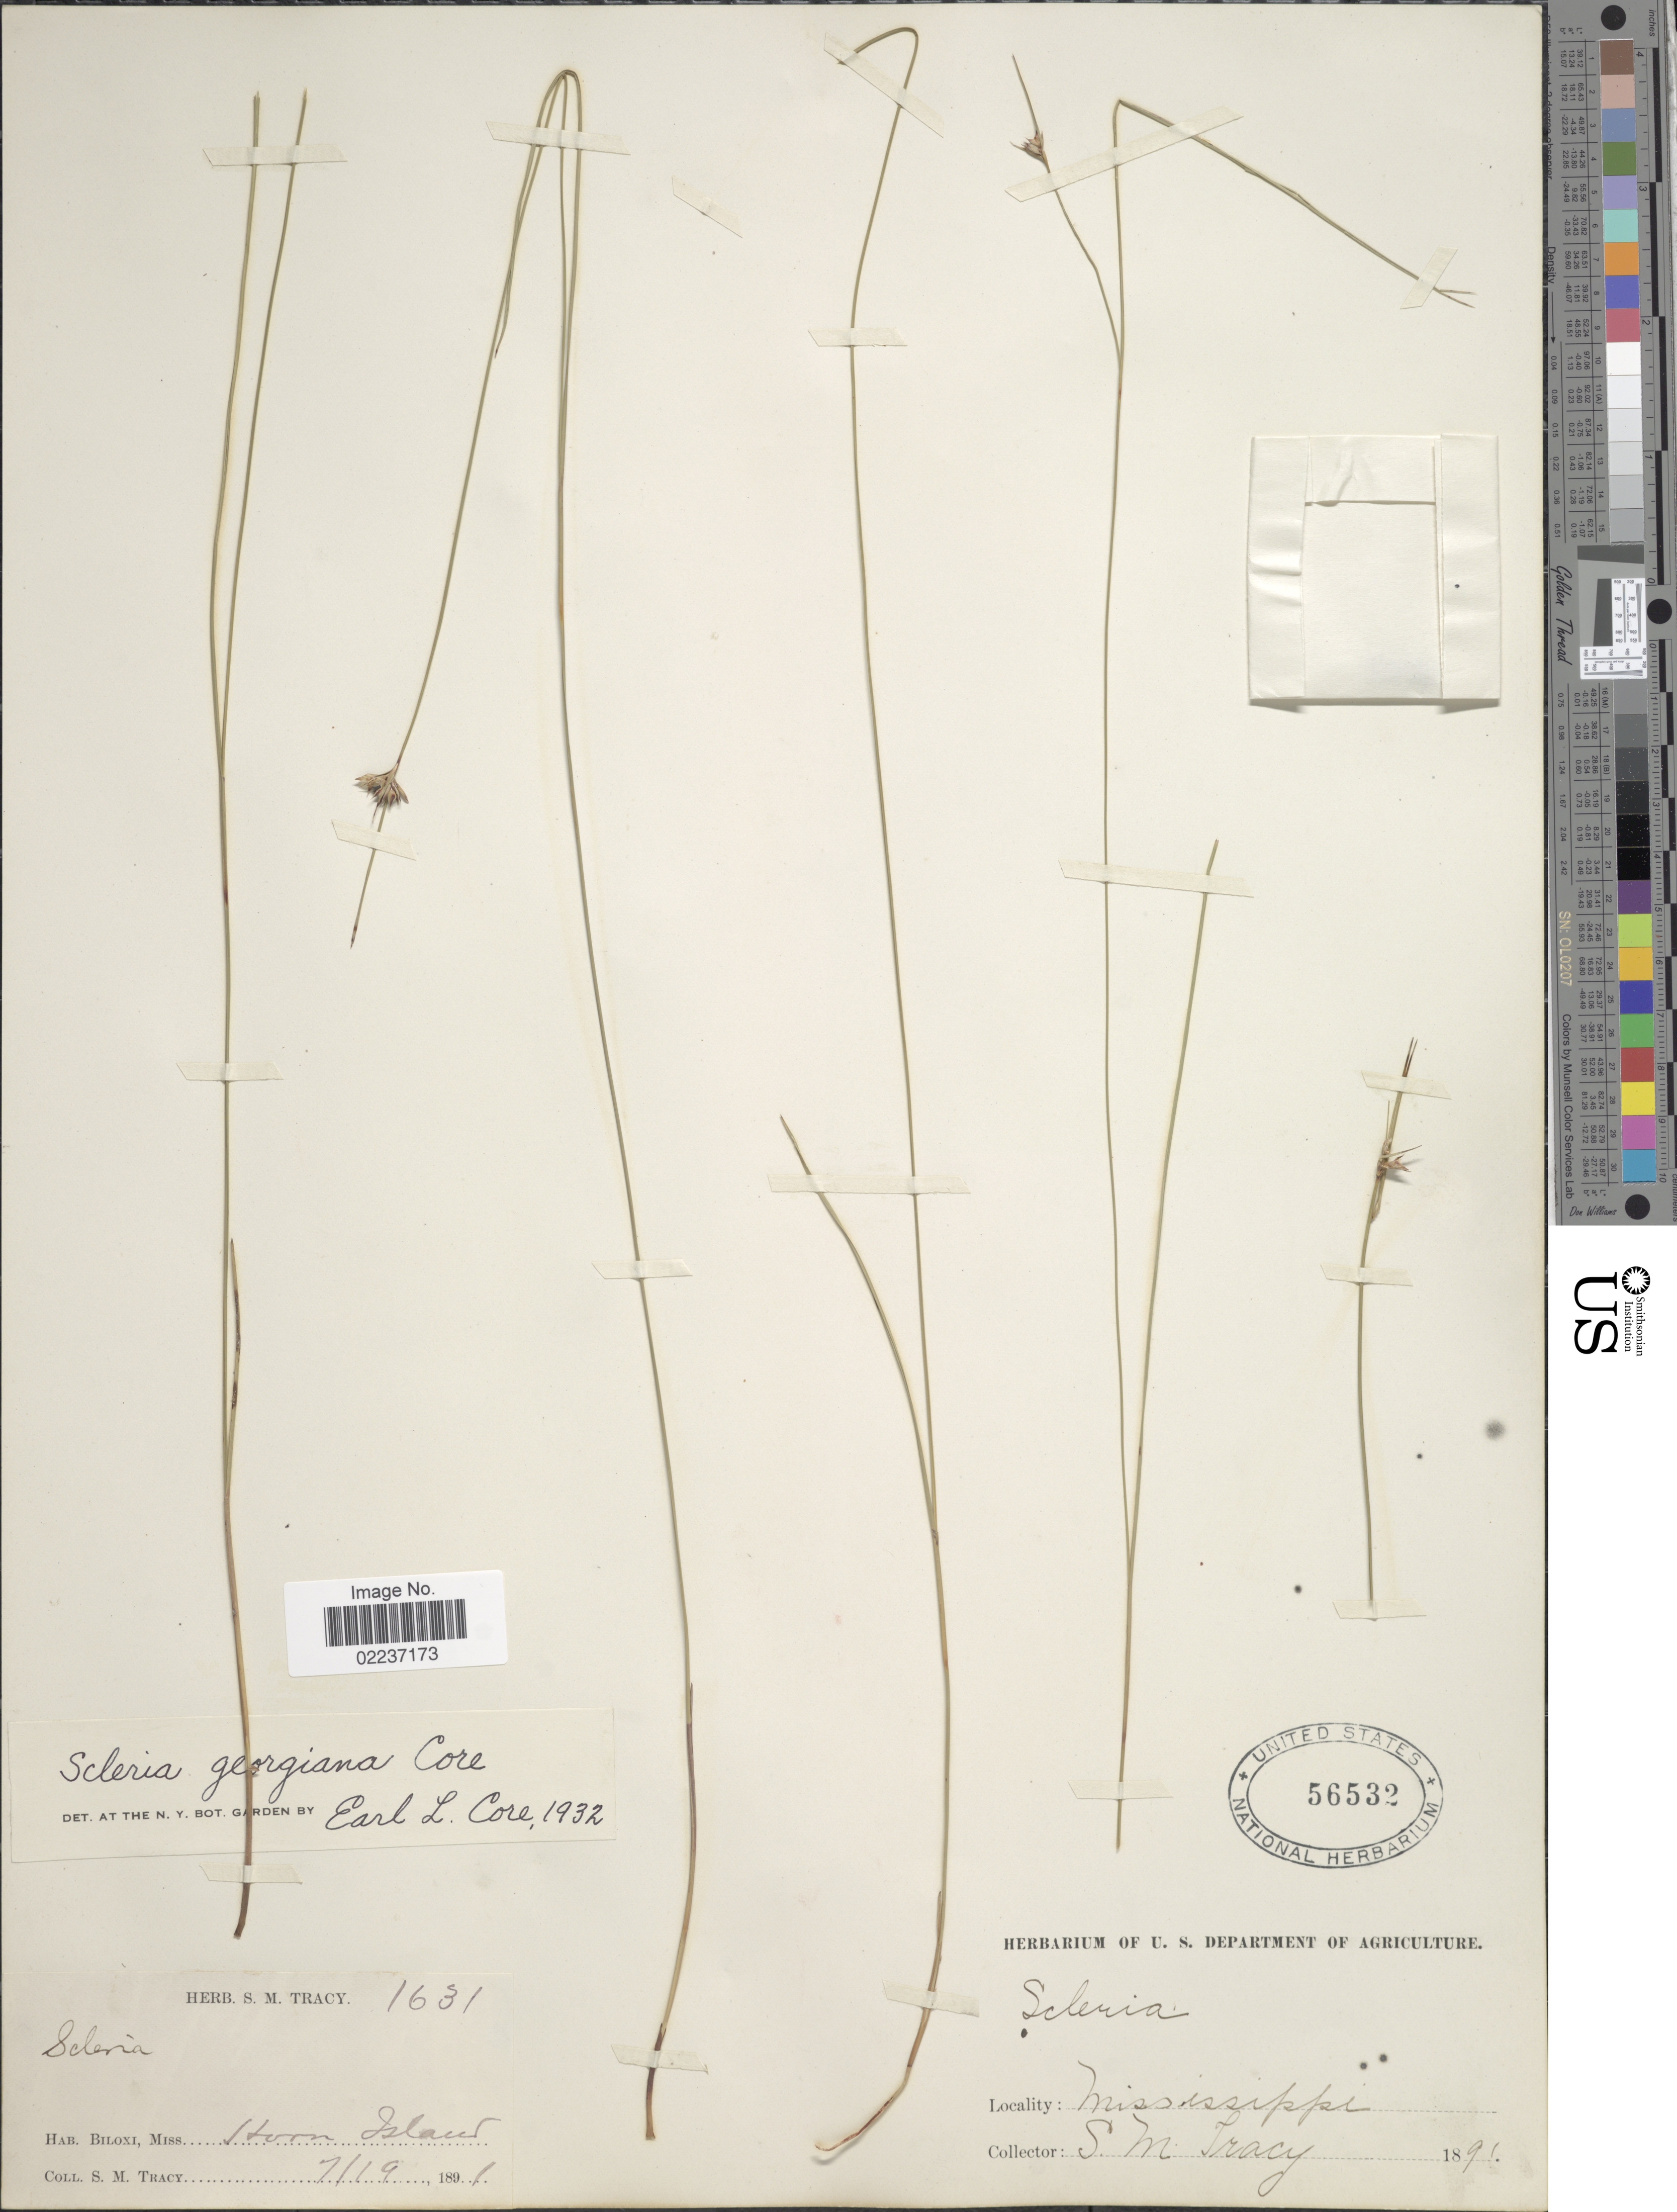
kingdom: Plantae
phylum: Tracheophyta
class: Liliopsida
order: Poales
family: Cyperaceae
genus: Scleria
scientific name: Scleria georgiana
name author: Core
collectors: S. M. Tracy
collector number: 1631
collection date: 1891-07-19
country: United States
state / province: Mississippi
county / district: Harrison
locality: Biloxi, Horn Island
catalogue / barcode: US 56532